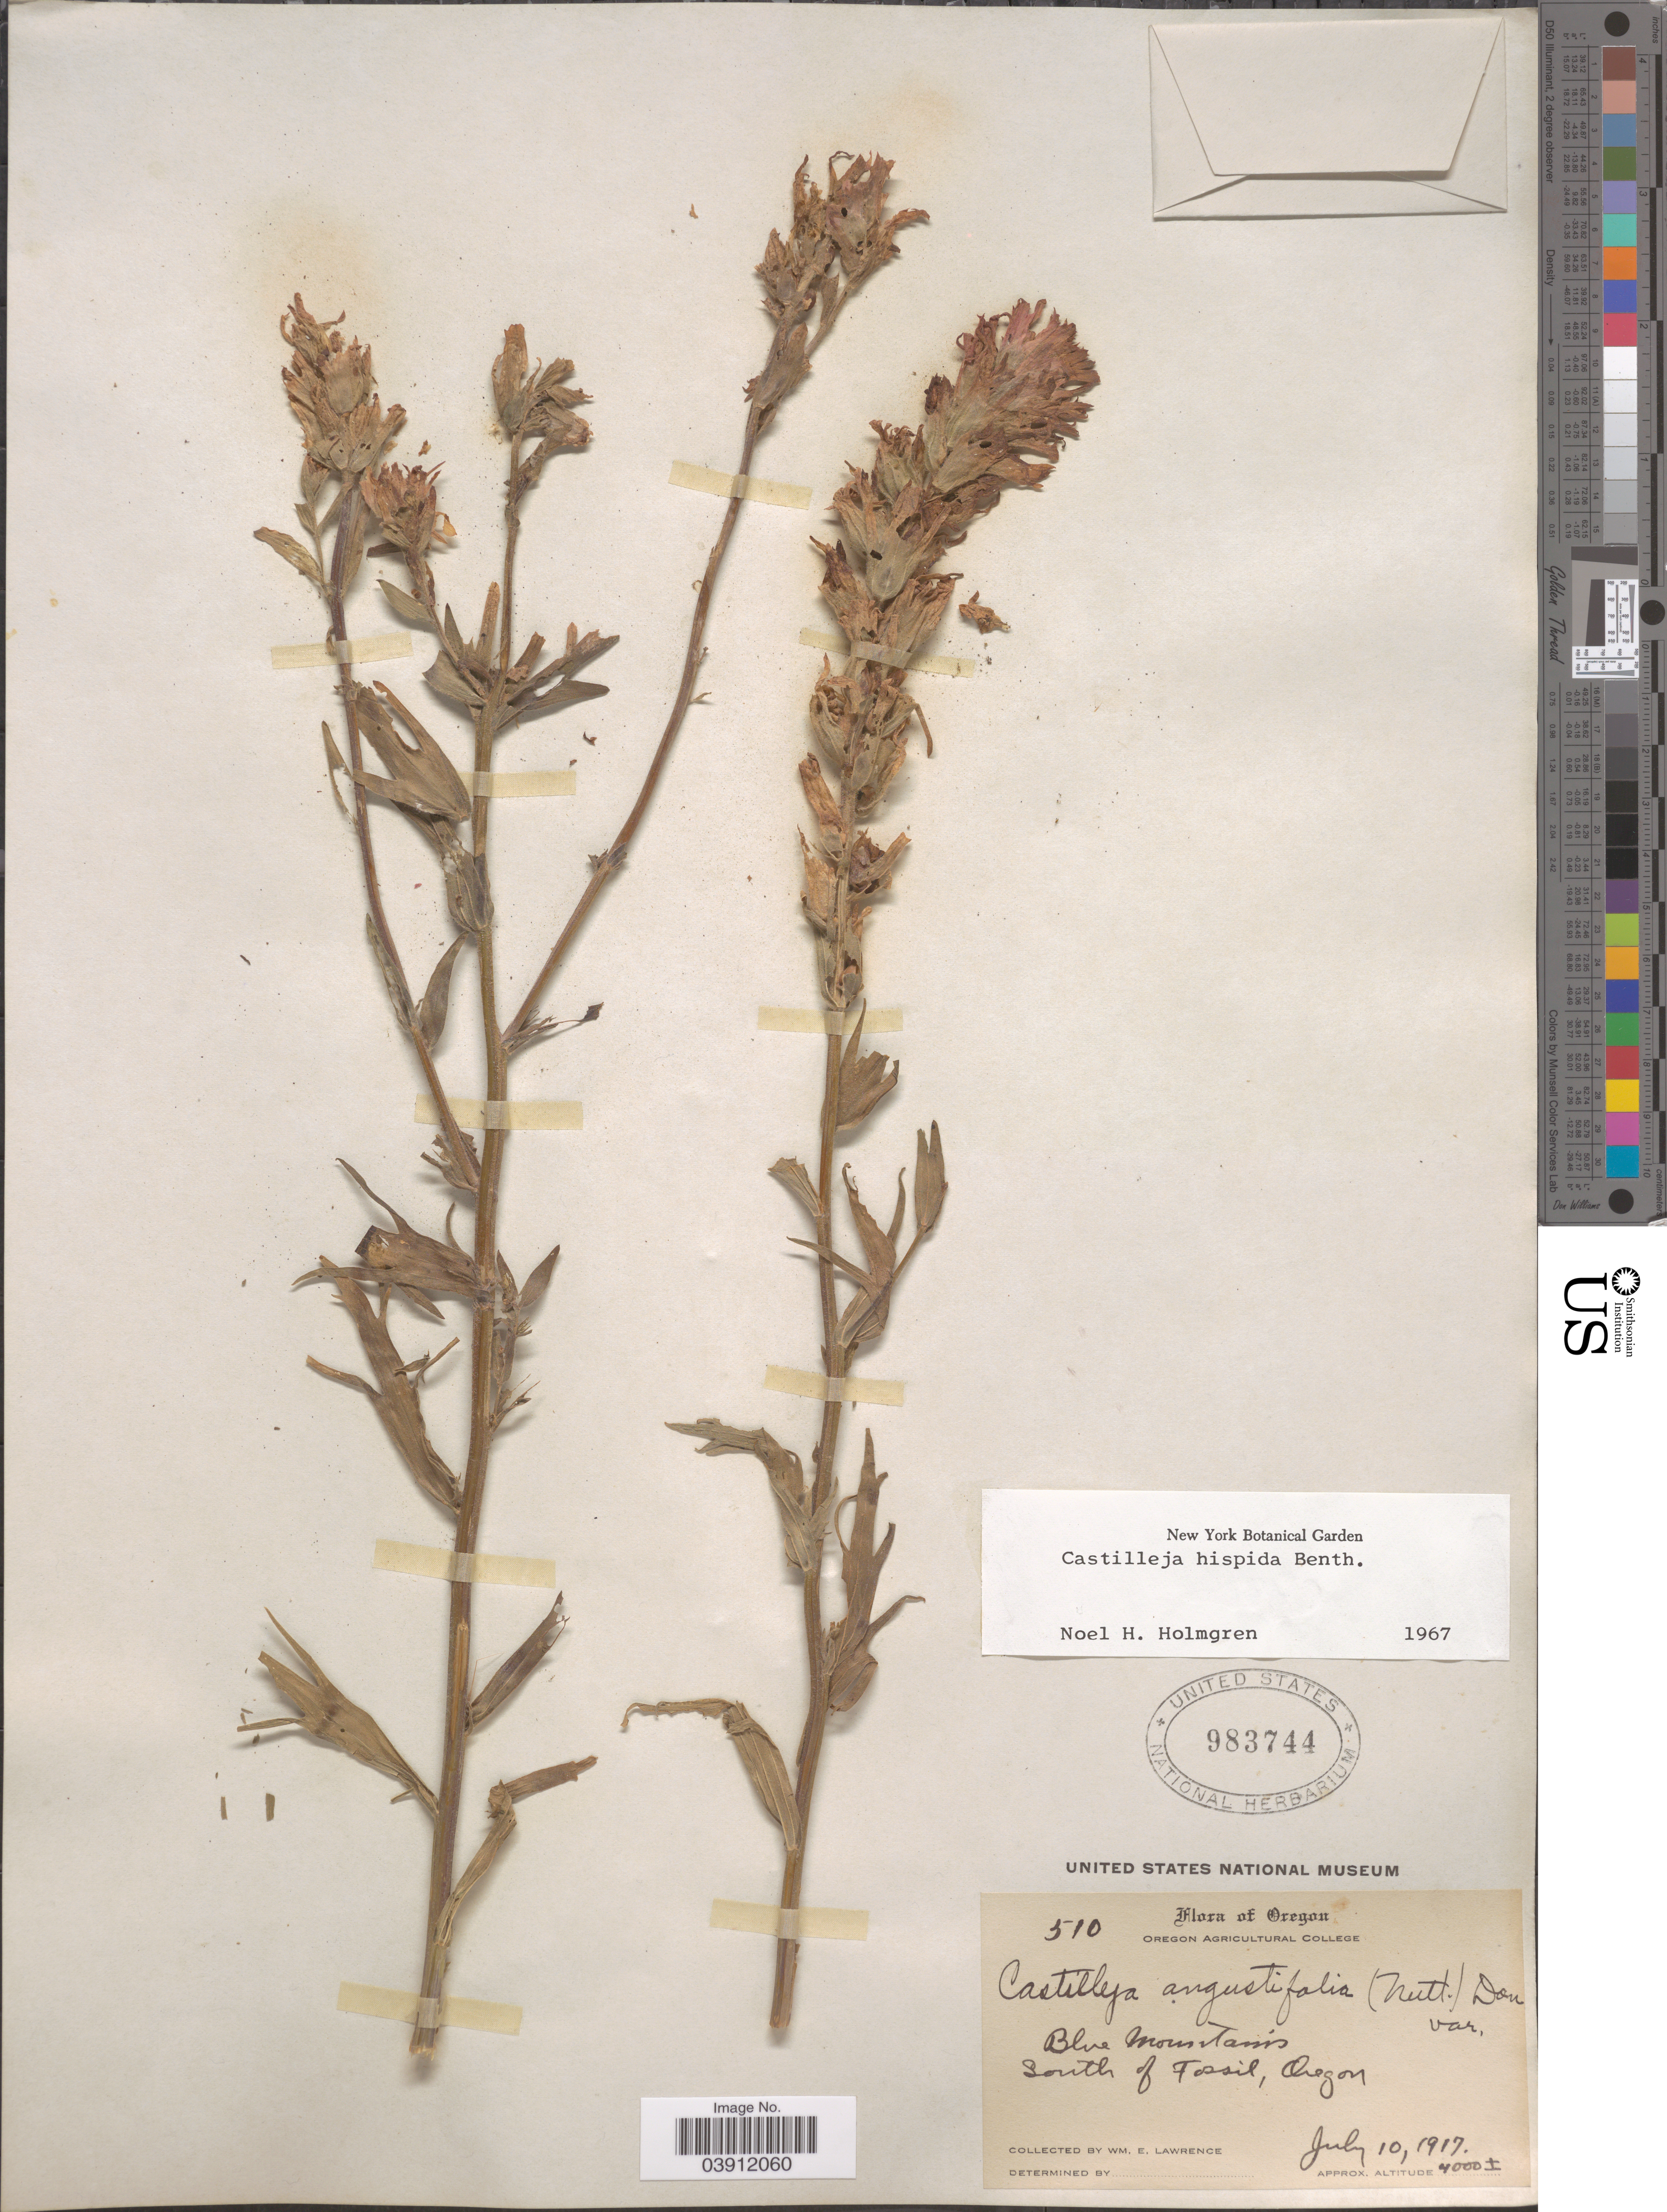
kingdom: Plantae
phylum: Tracheophyta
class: Magnoliopsida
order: Lamiales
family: Orobanchaceae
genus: Castilleja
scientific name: Castilleja hispida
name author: Benth. ex Hook.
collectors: W. Lawrence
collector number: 510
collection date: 1917-07-10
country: United States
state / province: Oregon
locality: Blue Mountains, South of Fossil.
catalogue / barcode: US 983744